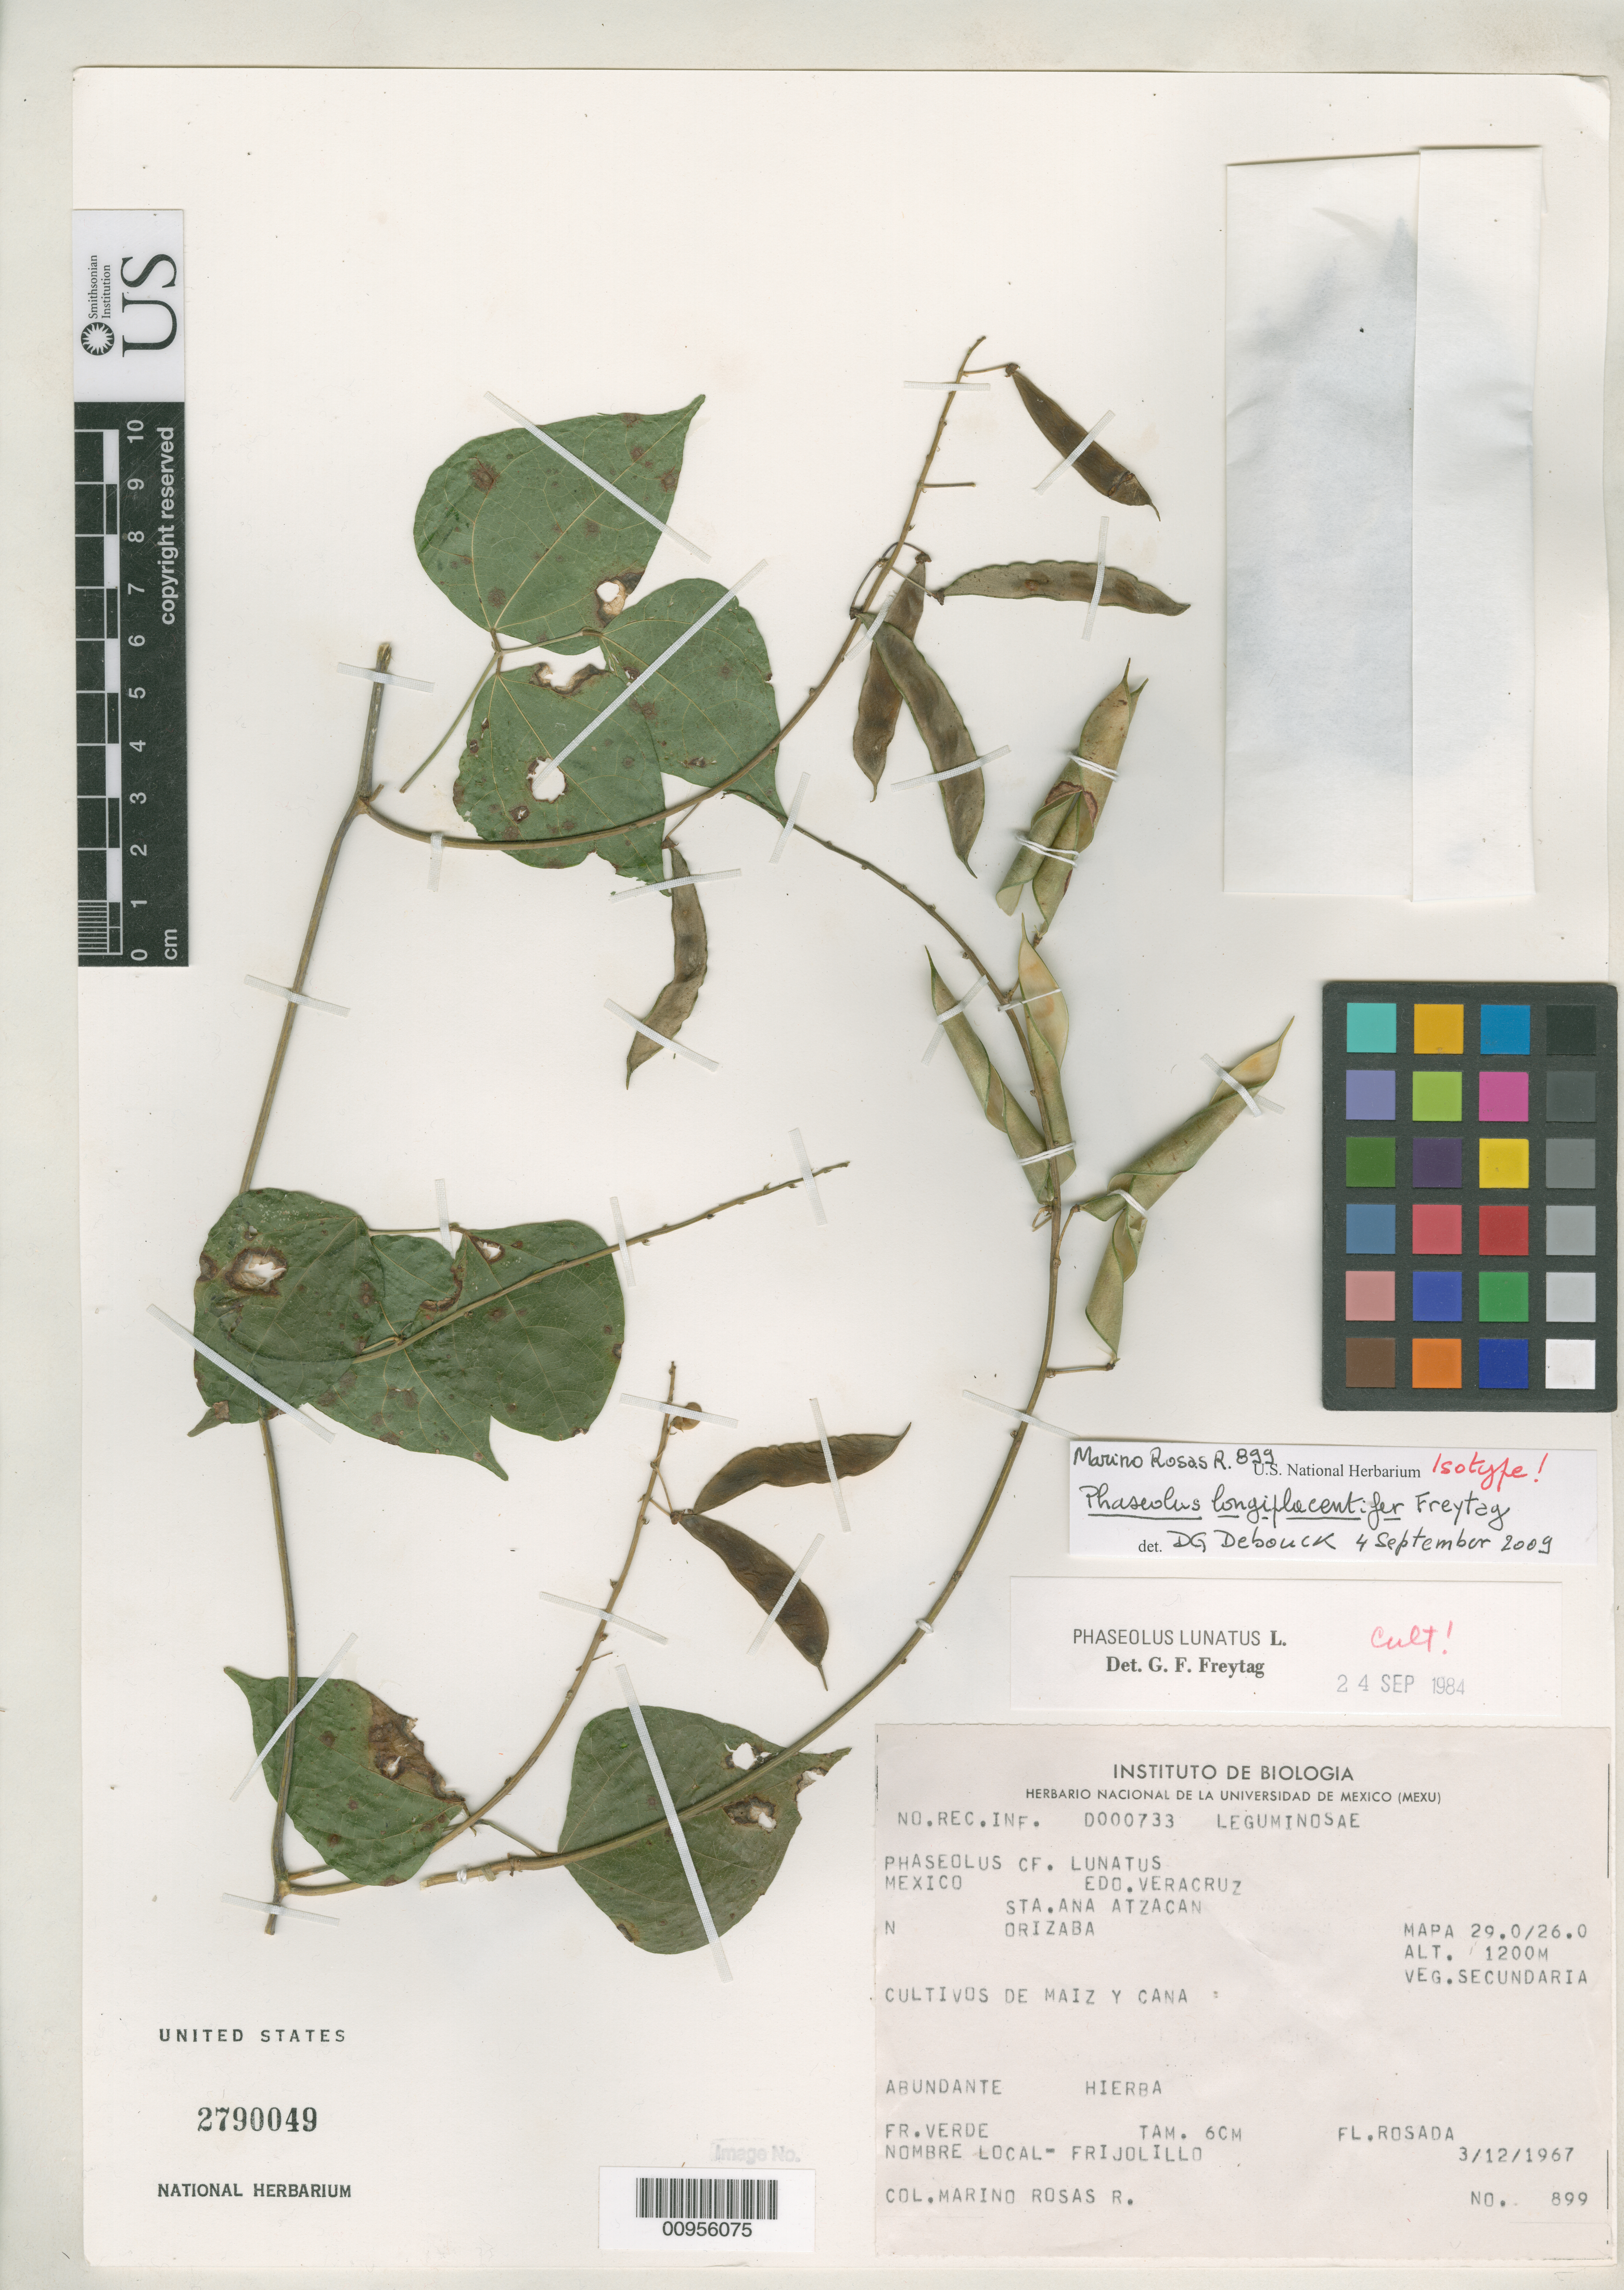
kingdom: Plantae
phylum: Tracheophyta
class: Magnoliopsida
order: Fabales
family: Fabaceae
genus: Phaseolus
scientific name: Phaseolus longiplacentifer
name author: Freytag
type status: Isotype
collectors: M. Rosas R.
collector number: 899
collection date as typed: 03 Dec 1967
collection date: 1967-12-03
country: Mexico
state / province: Veracruz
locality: Edo. Veracruz, Sta. Ana Atzacan, Orizaba, cultivos de maiz y cana.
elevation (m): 1200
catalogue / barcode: US 2790049